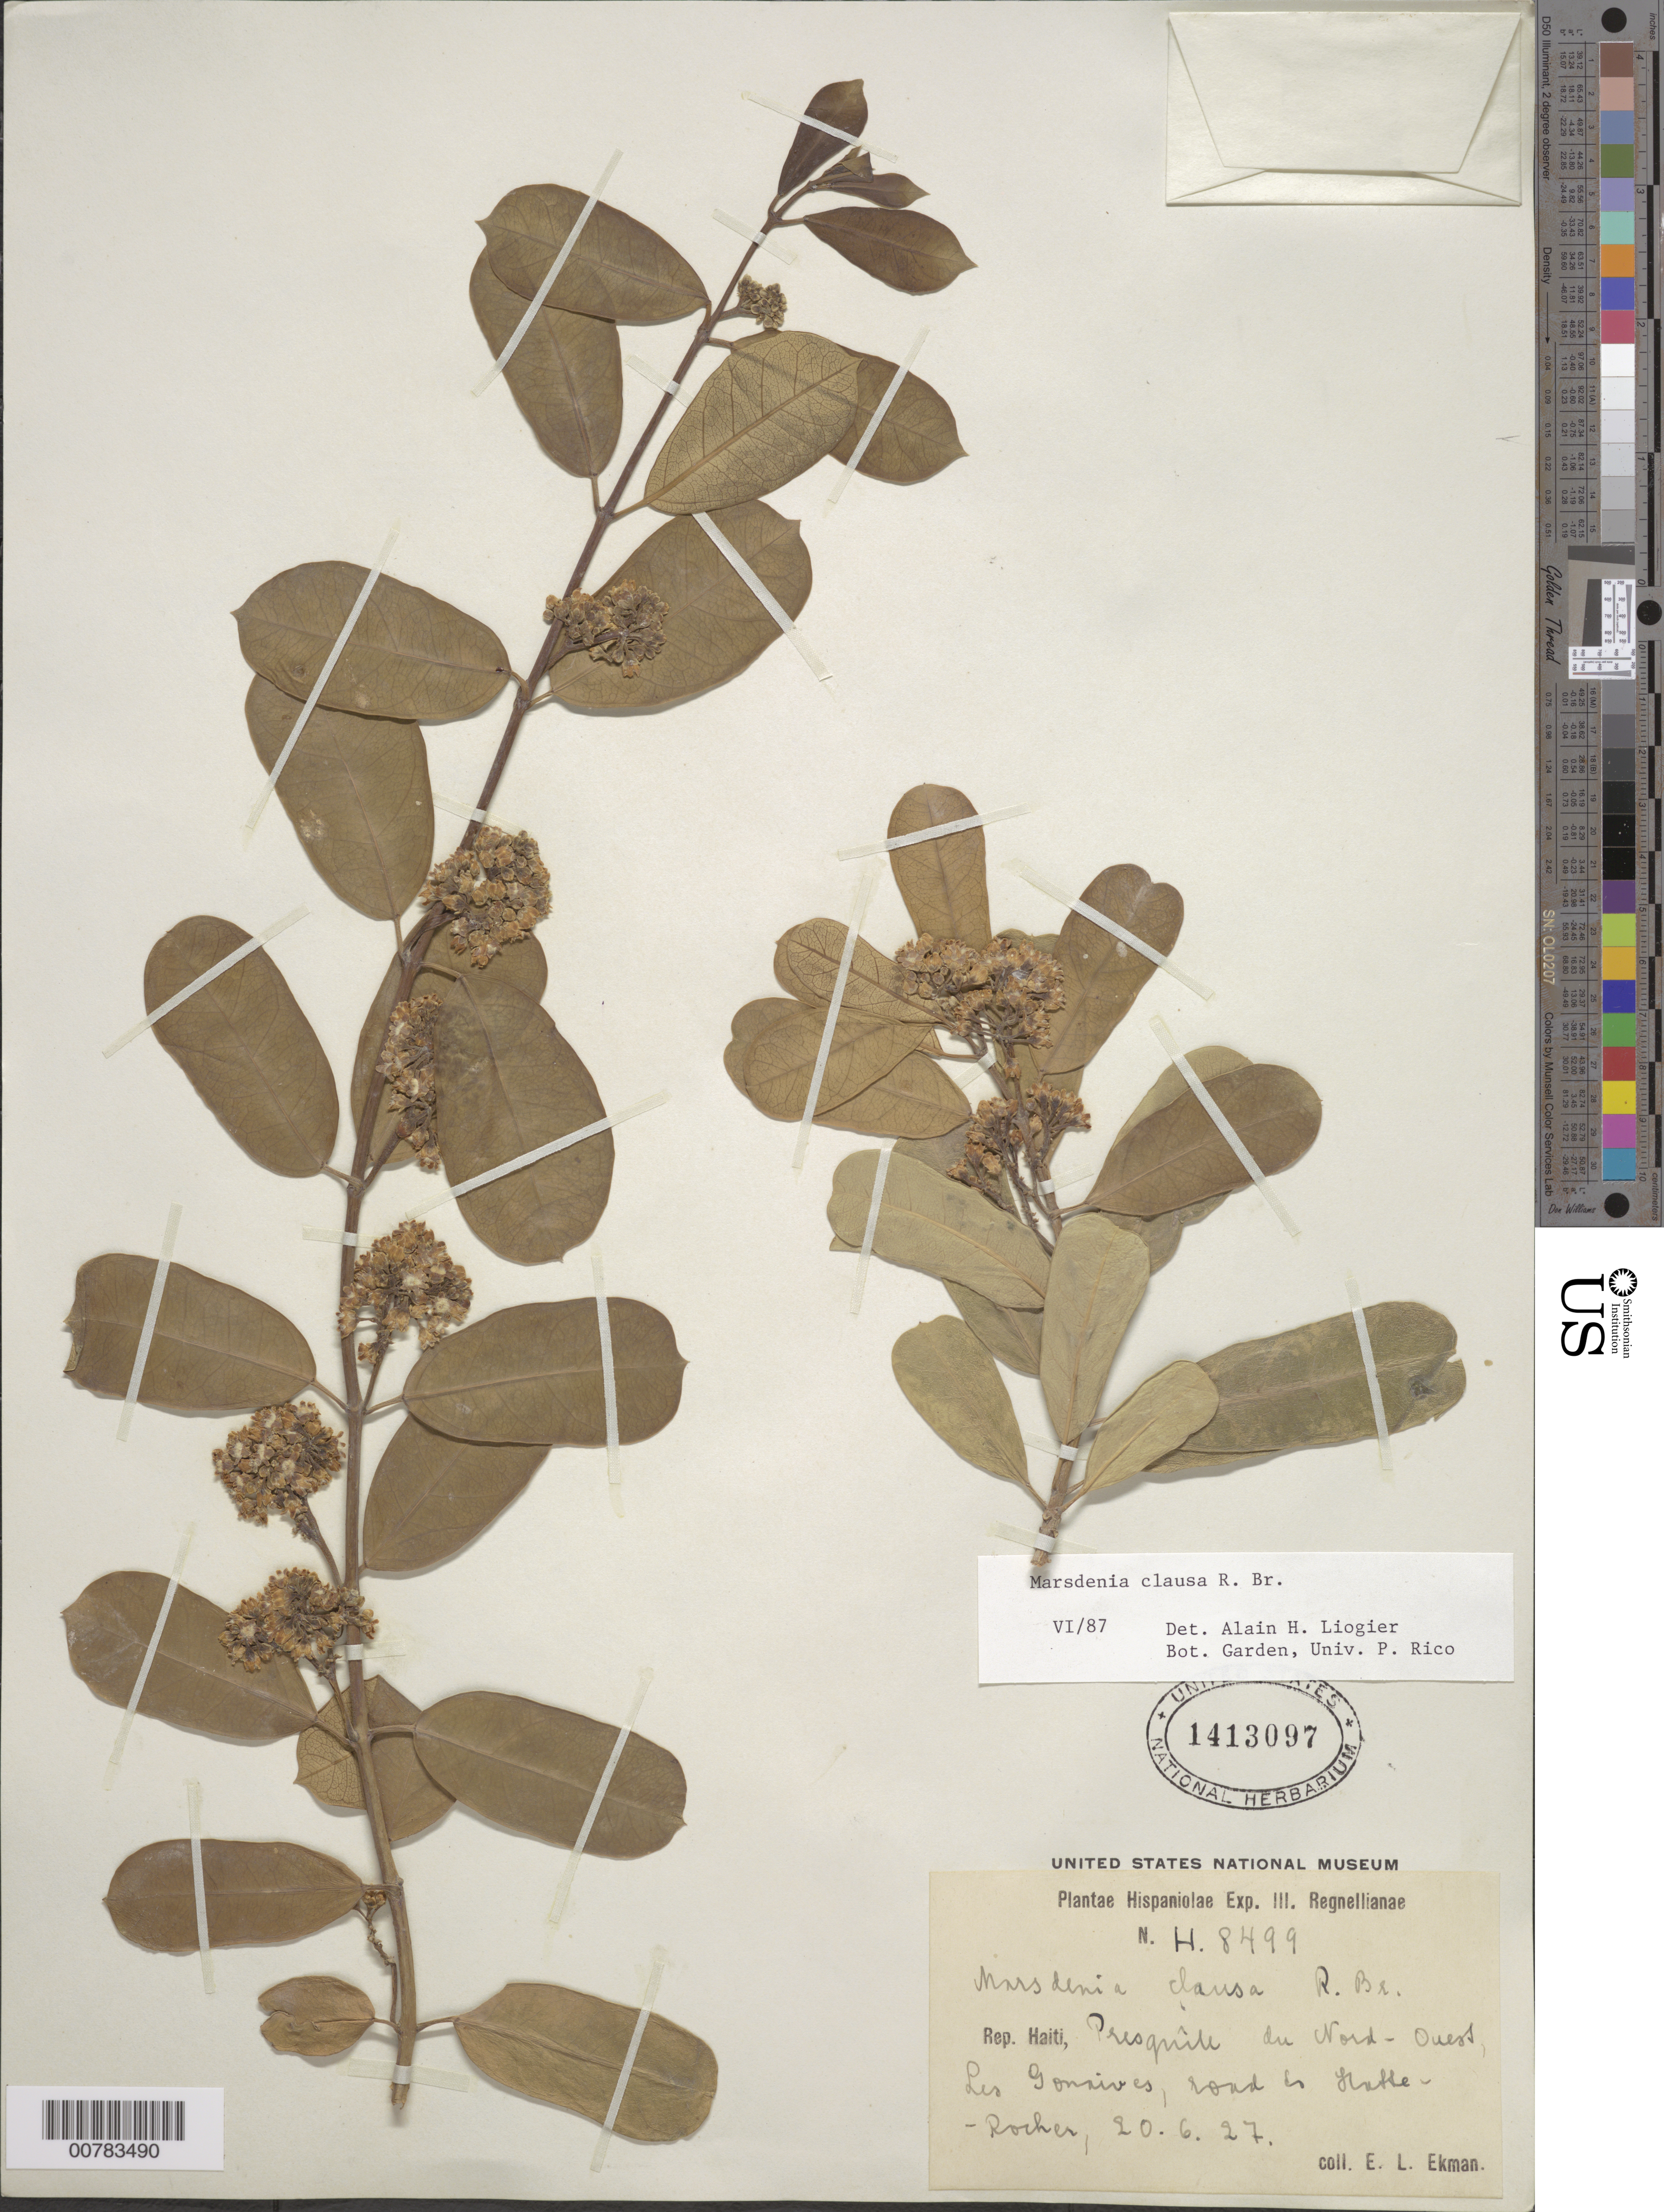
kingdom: Plantae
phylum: Tracheophyta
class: Magnoliopsida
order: Gentianales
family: Apocynaceae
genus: Marsdenia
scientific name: Marsdenia clausa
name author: R. Br.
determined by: Liogier, Alain H.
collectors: E. L. Ekman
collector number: H 8499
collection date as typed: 20 Jun 1927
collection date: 1927-06-20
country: Haiti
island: Hispaniola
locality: Presquîte du Nord-Ouest, Les Gonaives, road to Hotte-Rocher.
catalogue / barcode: US 1413097